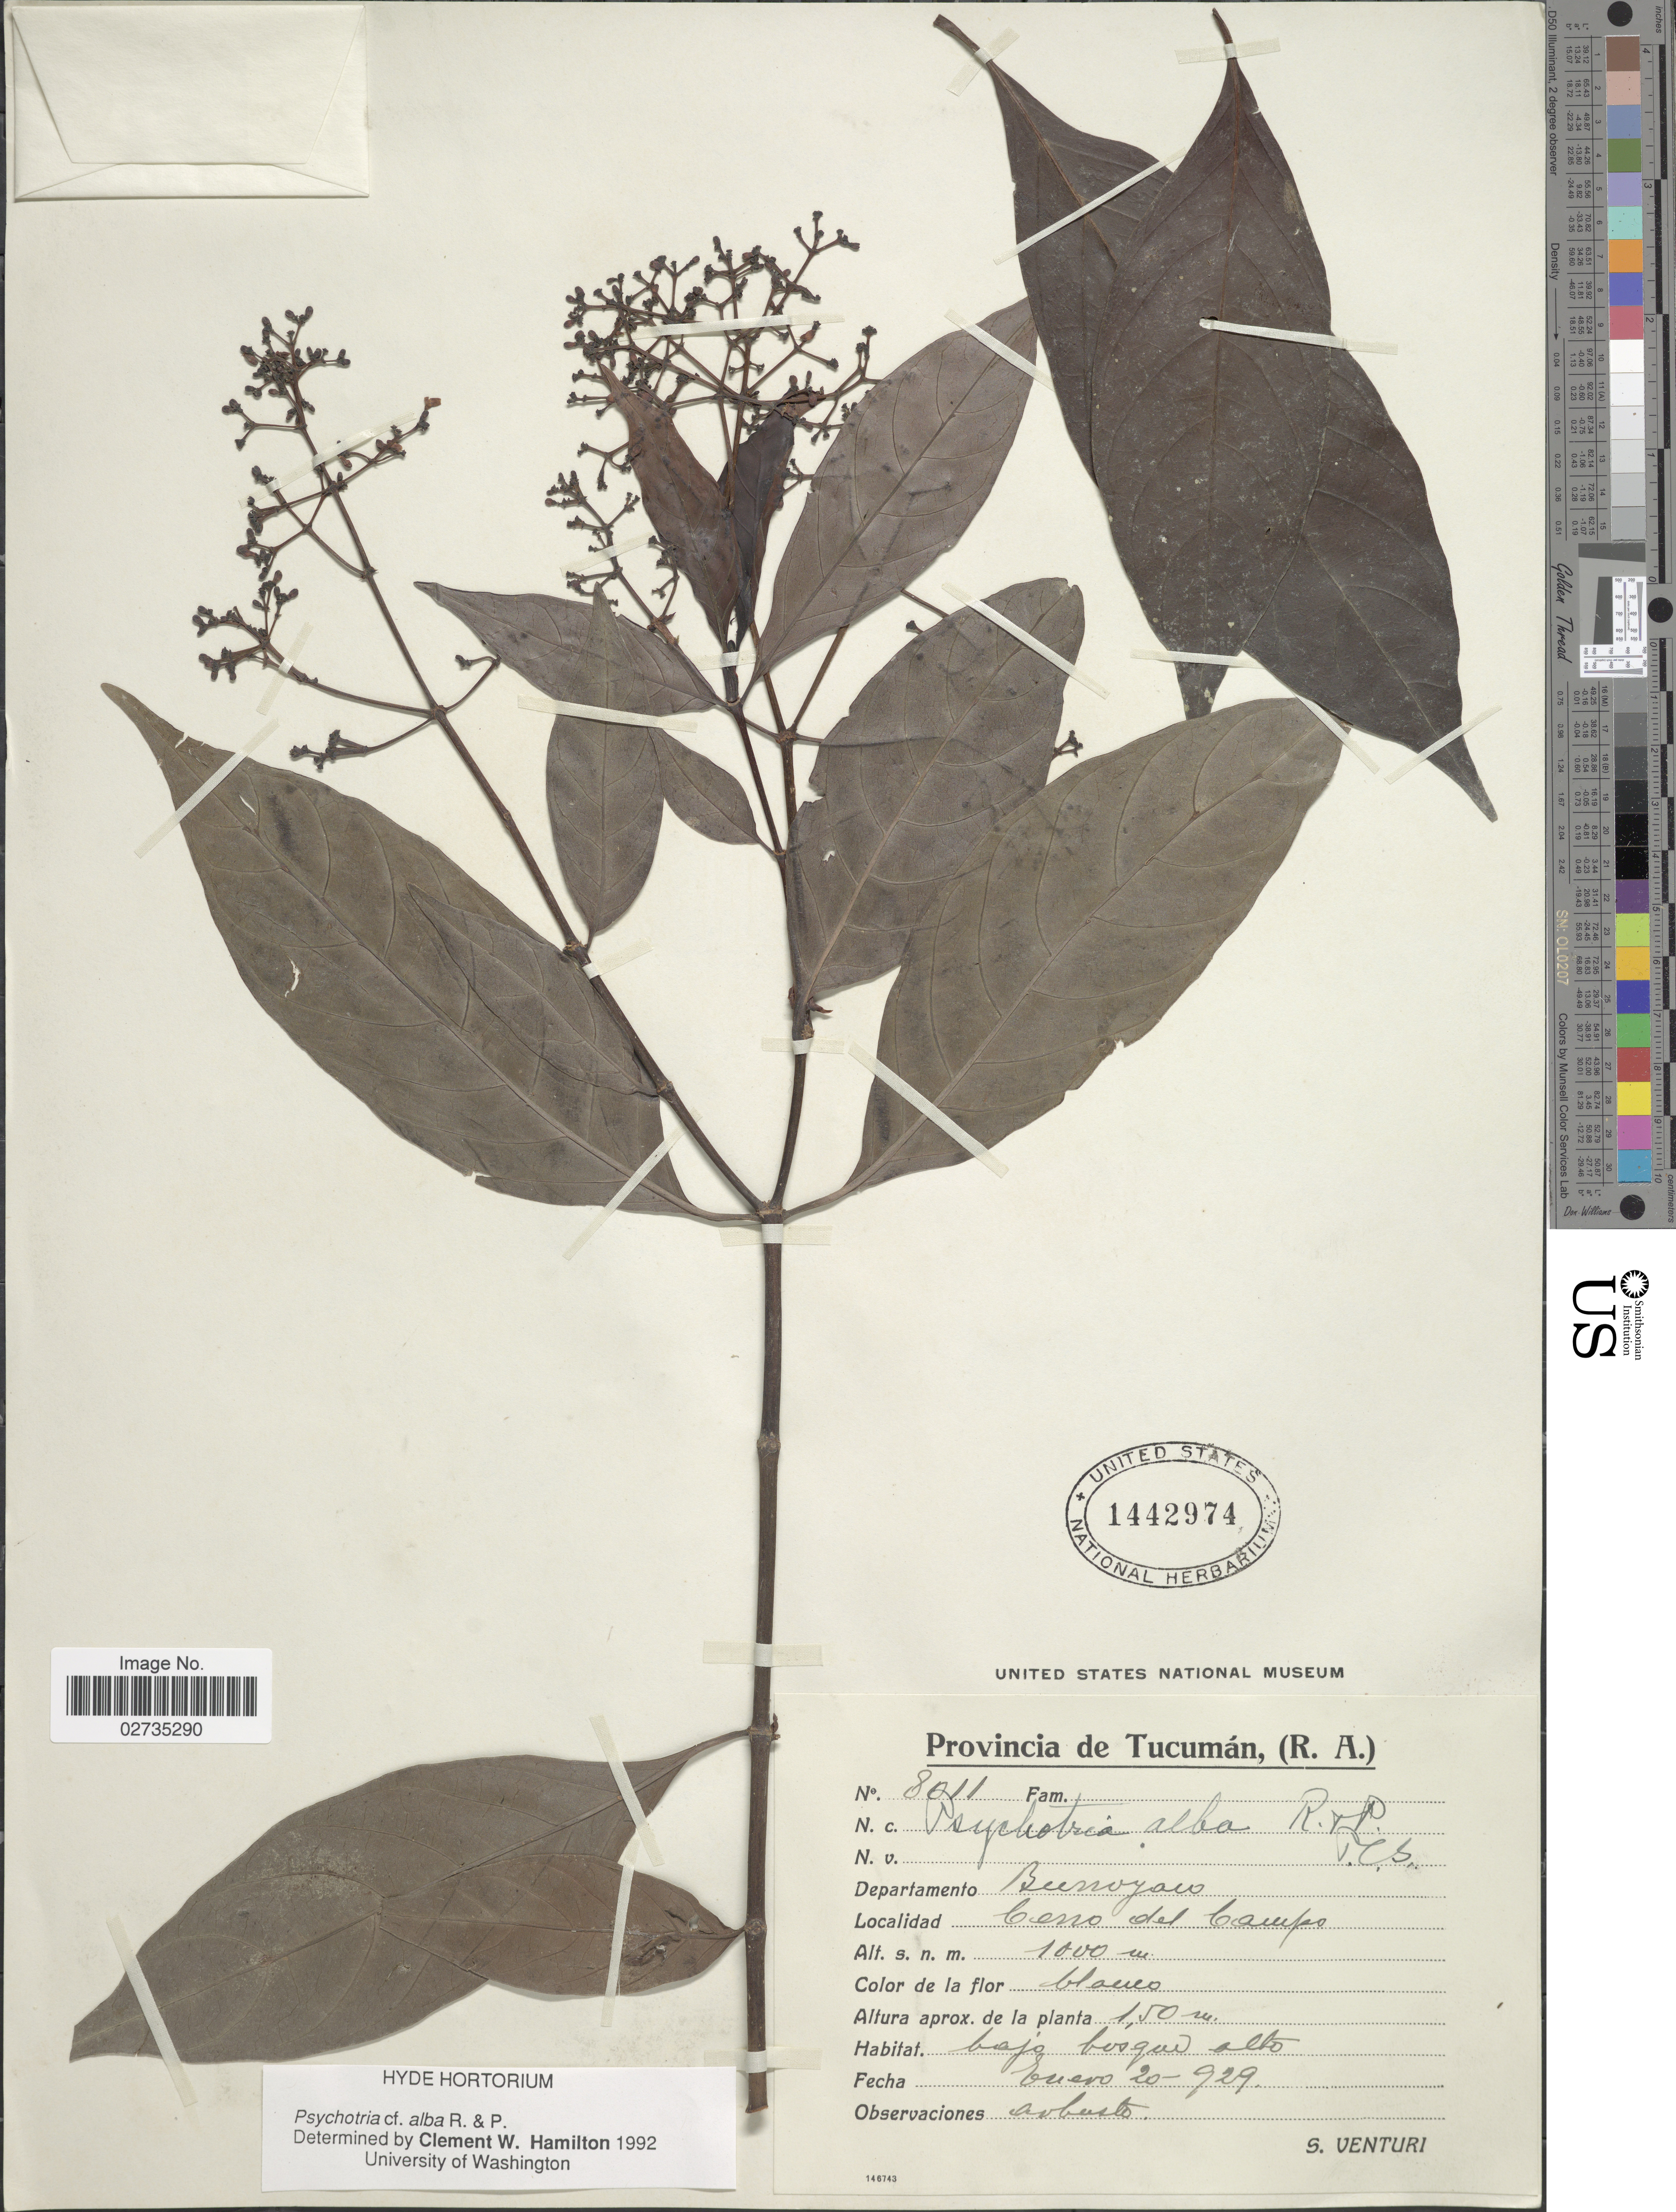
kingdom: Plantae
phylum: Tracheophyta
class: Magnoliopsida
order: Gentianales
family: Rubiaceae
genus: Psychotria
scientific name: Psychotria alba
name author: Ruiz & Pav.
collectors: S. Venturi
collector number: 8011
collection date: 1929-01-20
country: Argentina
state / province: Tucuman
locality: Provincia de Tucuman (R.A.) Departamento Burroyaco, Cerro del Campo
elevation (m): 1000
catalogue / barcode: US 1442974